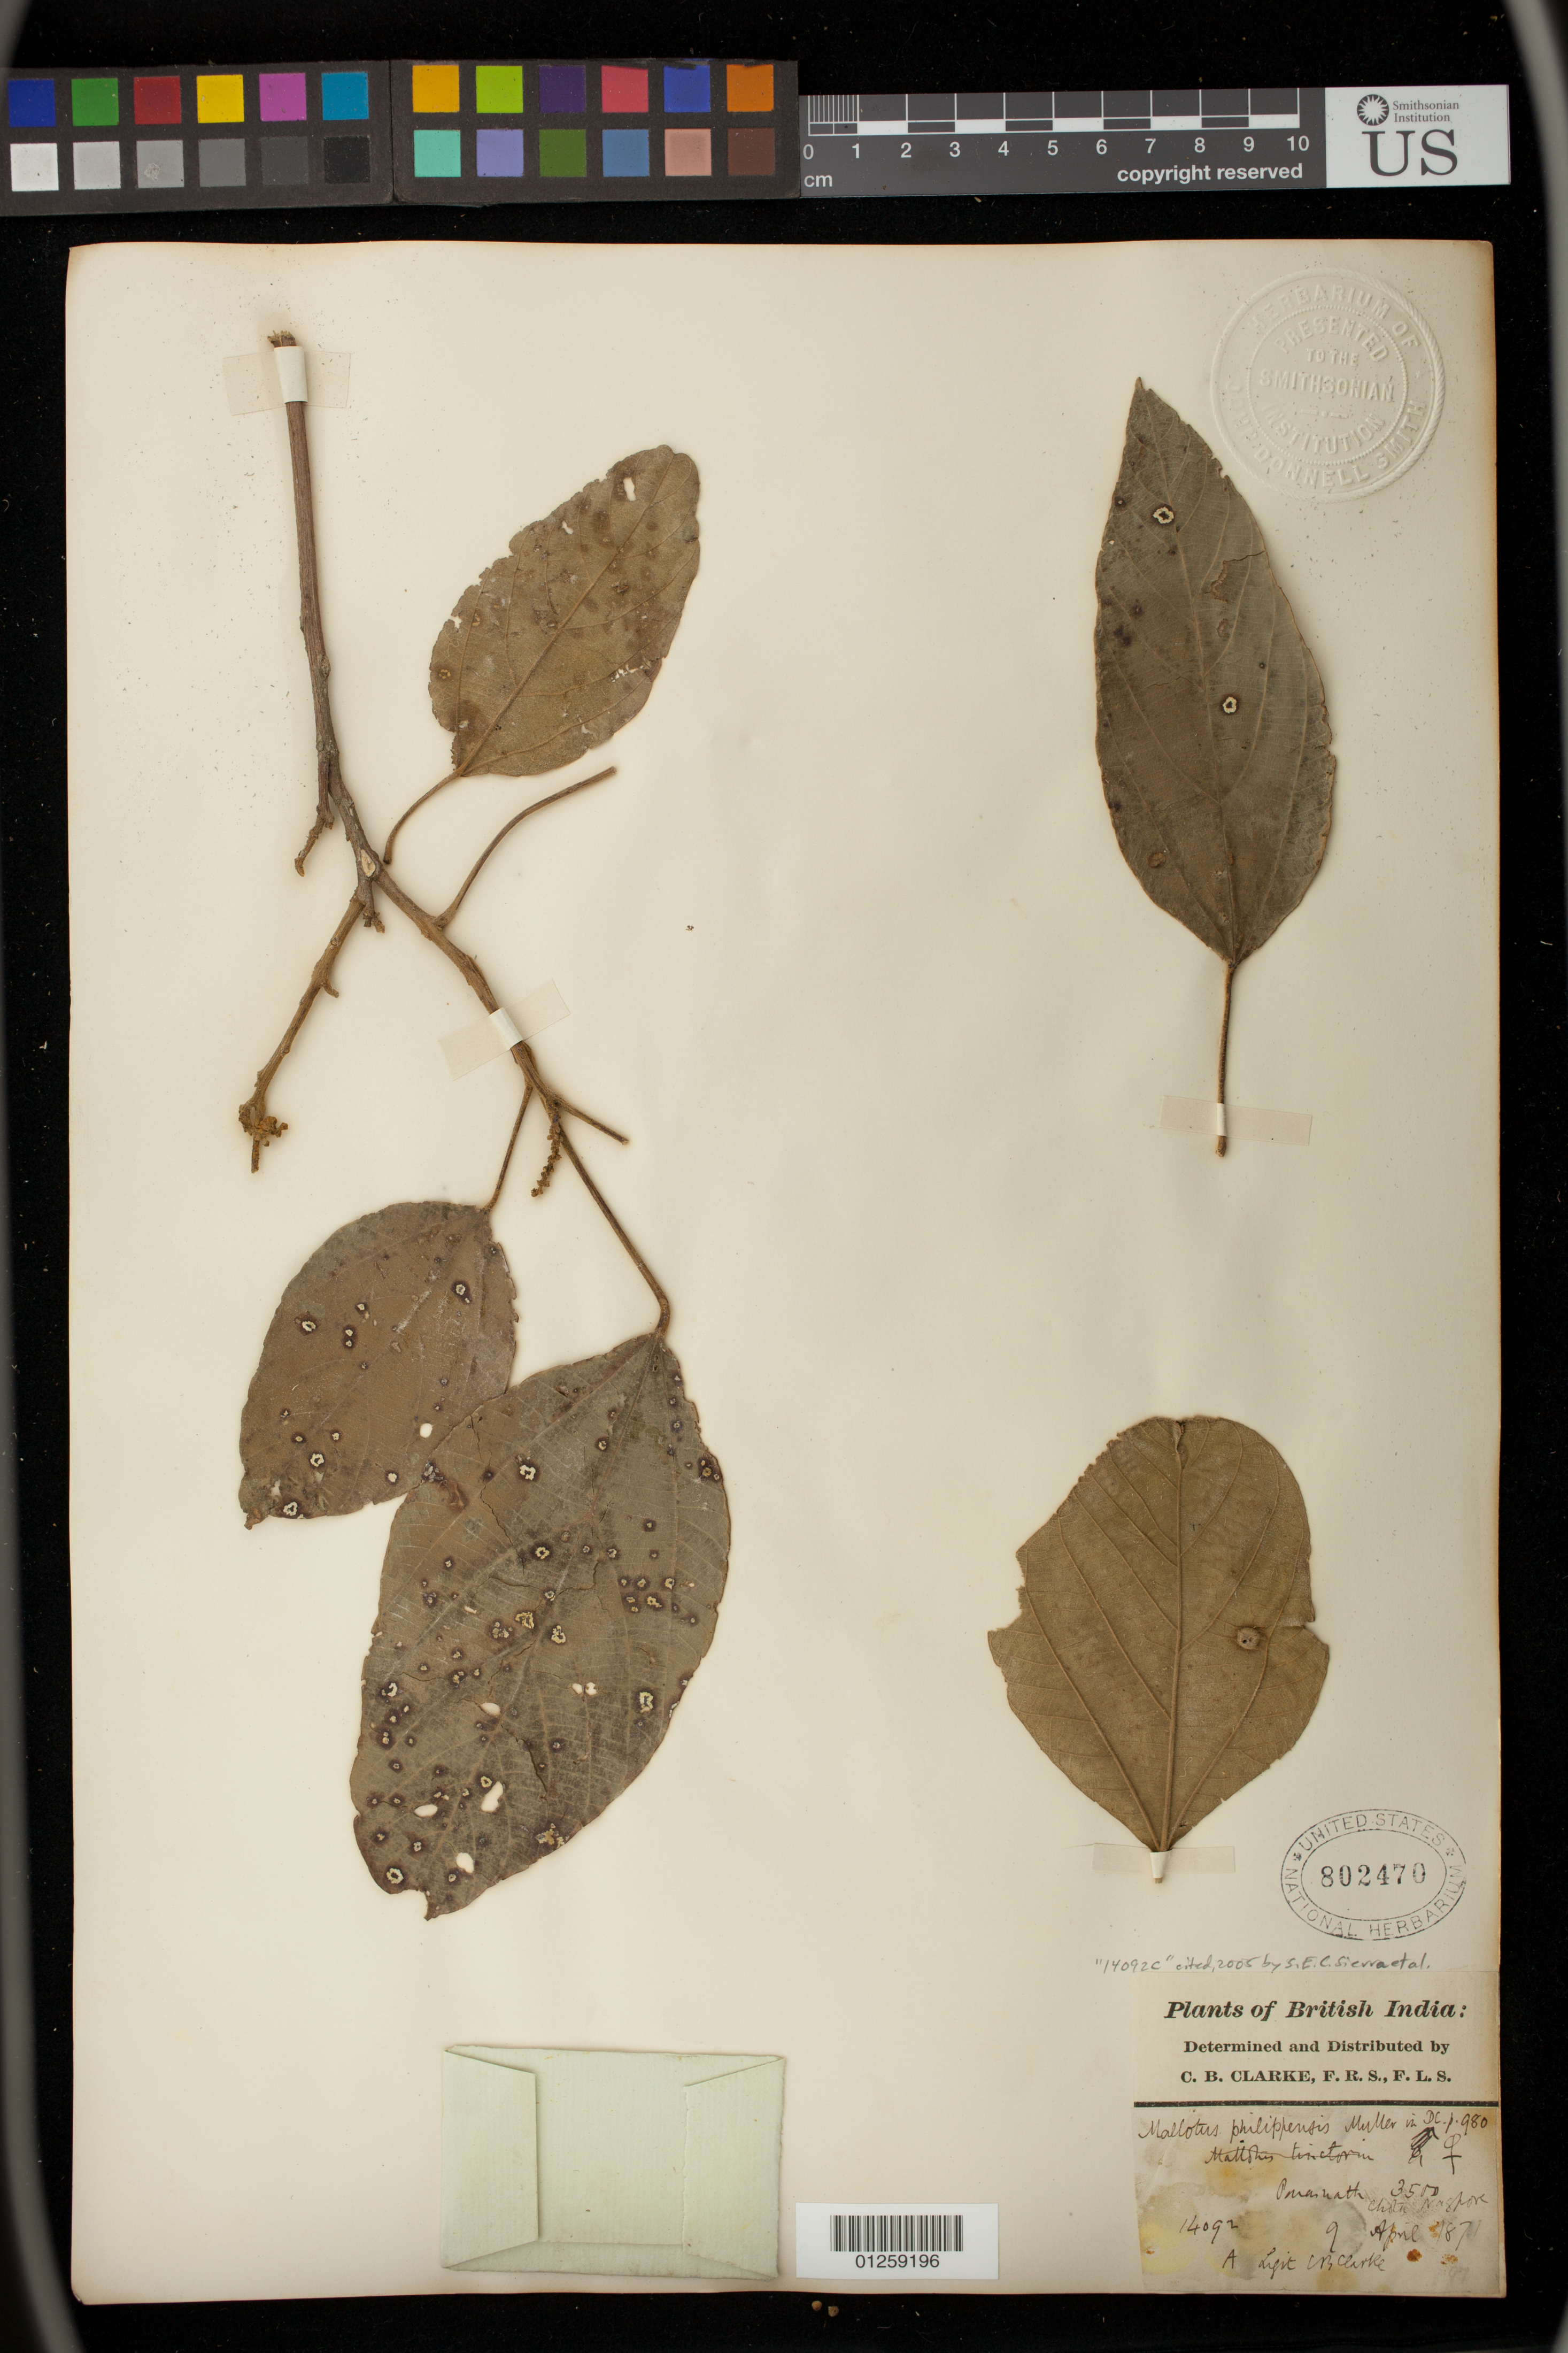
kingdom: Plantae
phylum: Tracheophyta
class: Magnoliopsida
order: Malpighiales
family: Euphorbiaceae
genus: Mallotus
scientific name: Mallotus philippensis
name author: (Lam.) Müll. Arg.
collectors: C. B. Clarke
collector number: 14092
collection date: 1871-04-09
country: India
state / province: West Bengal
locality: Amarnath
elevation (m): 1067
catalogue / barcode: US 802470